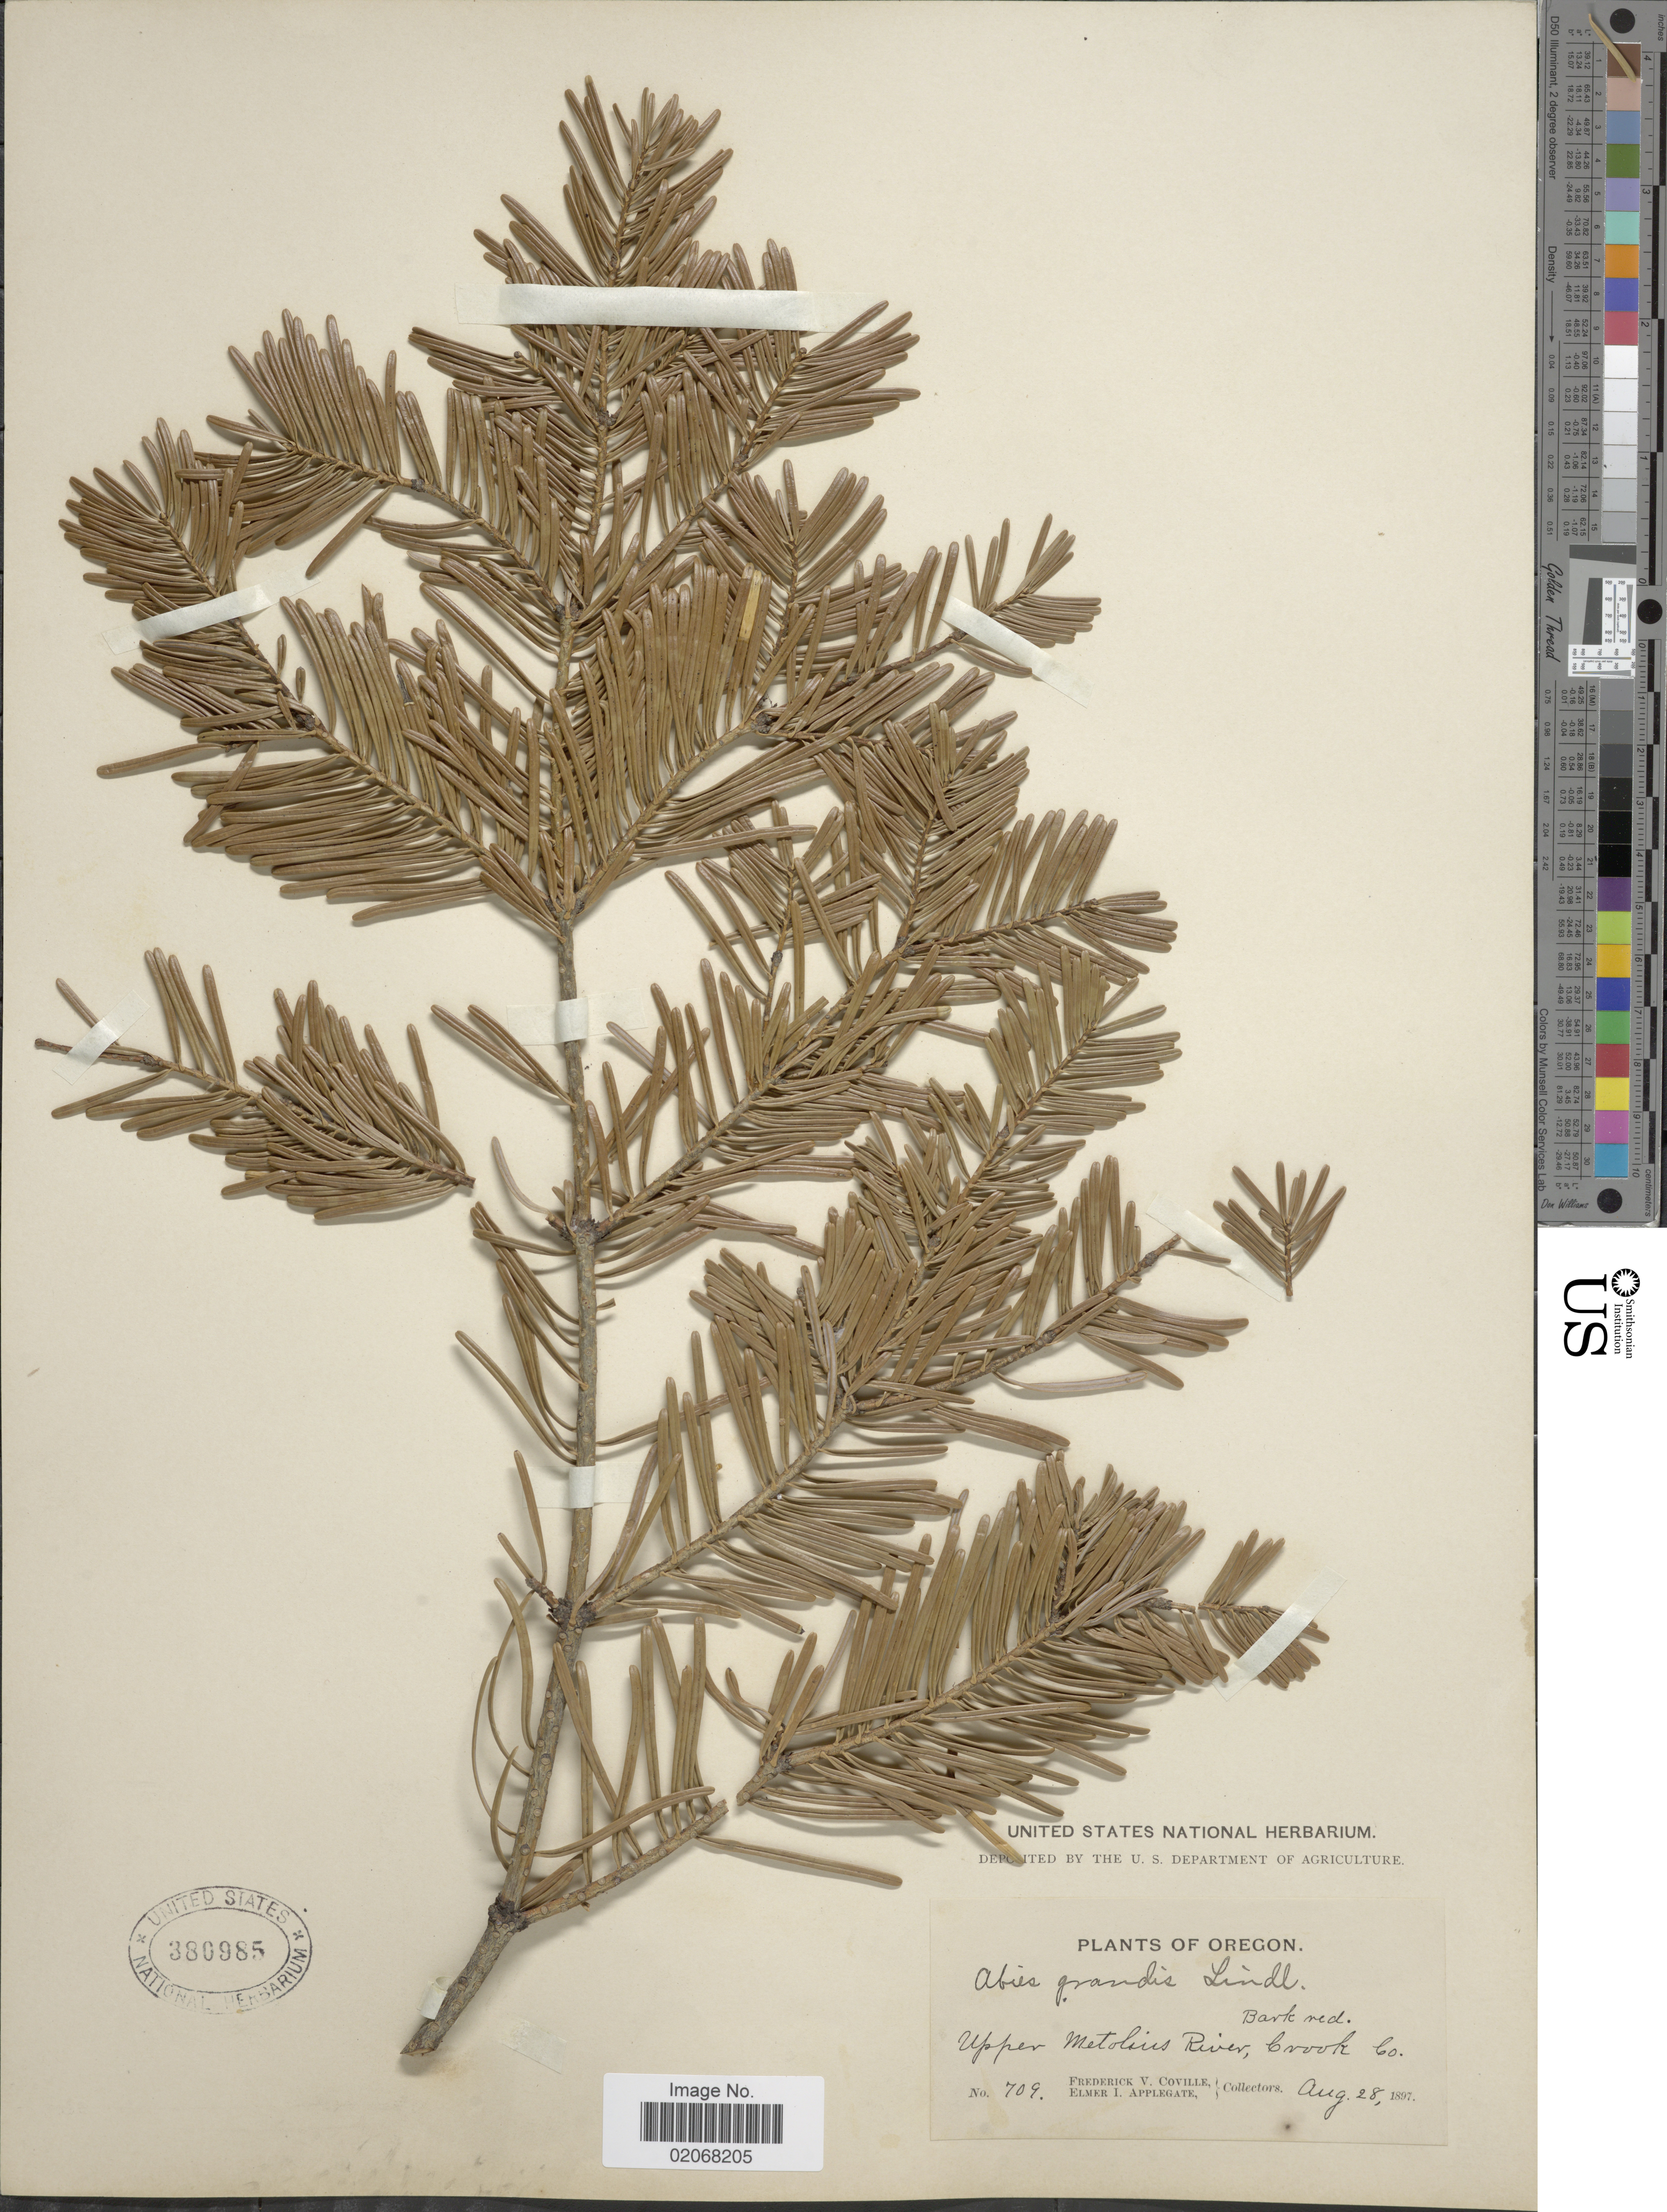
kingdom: Plantae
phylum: Tracheophyta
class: Pinopsida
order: Pinales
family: Pinaceae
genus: Abies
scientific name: Abies grandis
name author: (Douglas ex D. Don) Lindl.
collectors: F. V. Coville & E. I. Applegate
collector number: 709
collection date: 1897-08-28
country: United States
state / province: Oregon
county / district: Crook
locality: Upper Metolius River, Crook Co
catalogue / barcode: US 380985